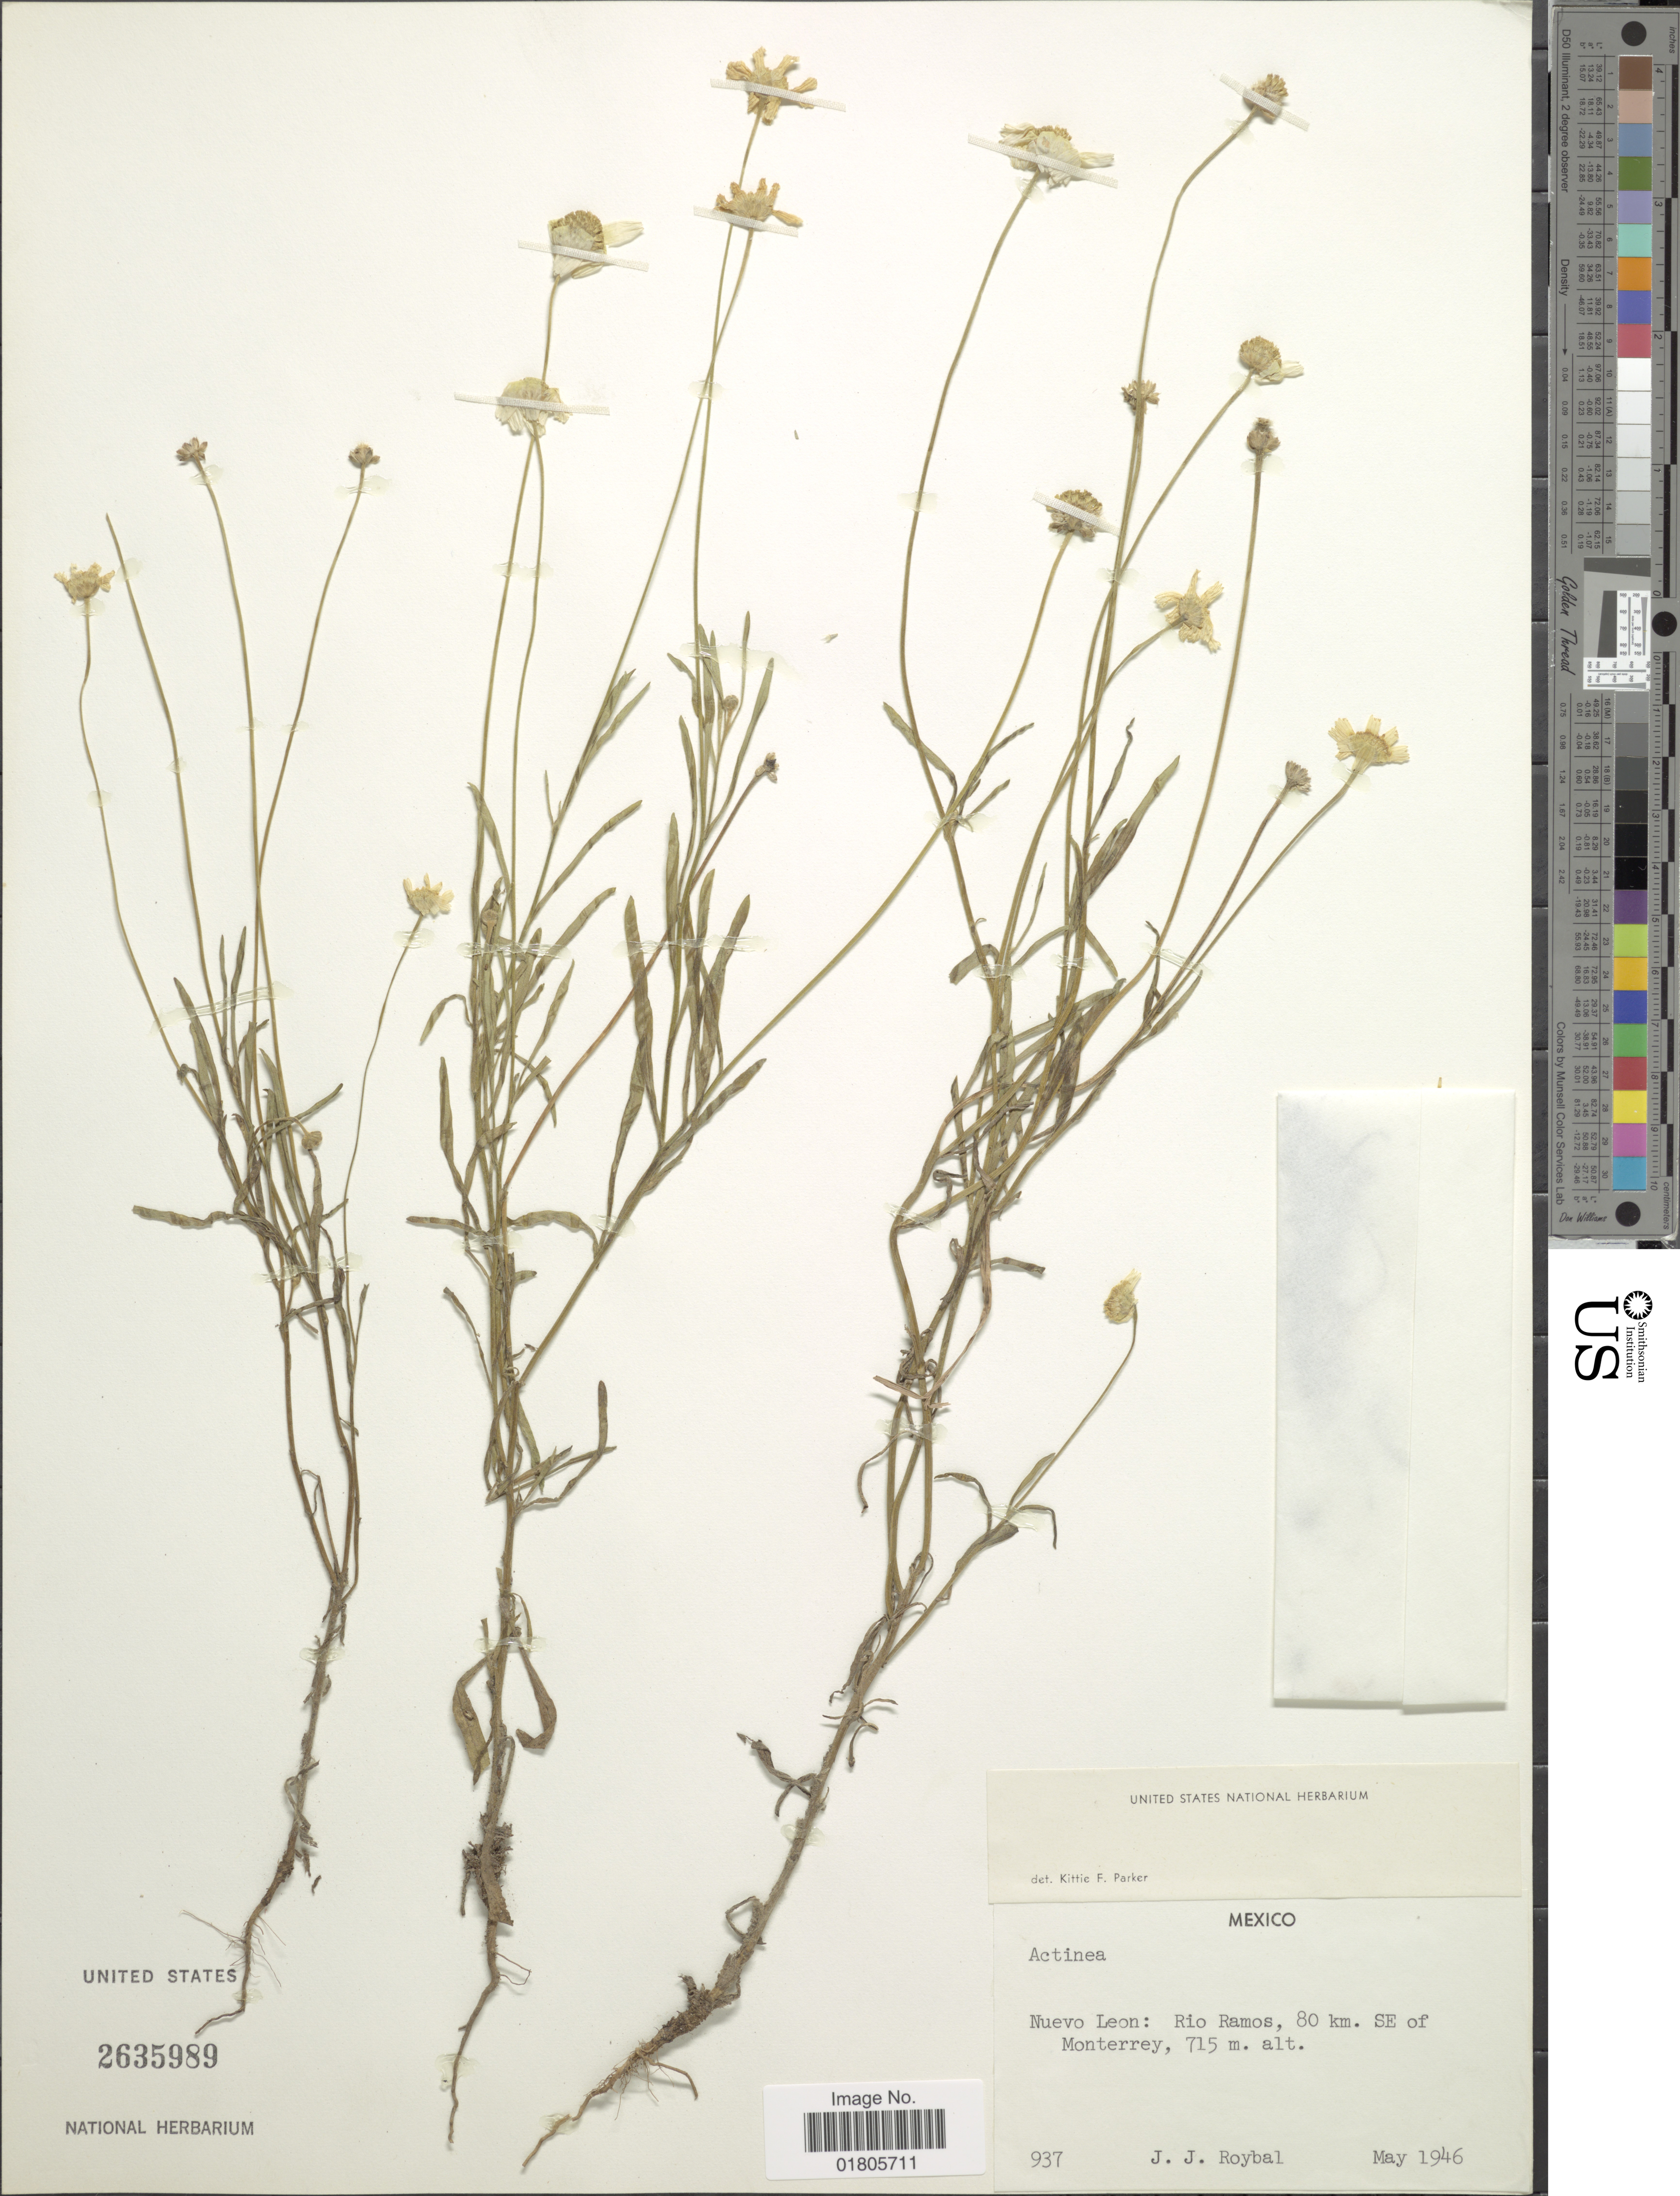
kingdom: Plantae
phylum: Tracheophyta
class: Magnoliopsida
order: Asterales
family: Asteraceae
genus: Actinea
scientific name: Actinea linearifolia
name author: (Hook.) Kuntze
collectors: J. J. Roybal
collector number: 937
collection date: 1946-05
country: Mexico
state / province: Nuevo León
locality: Rio Ramos, 80 km SE of Monterrey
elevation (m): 715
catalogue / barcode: US 2635989